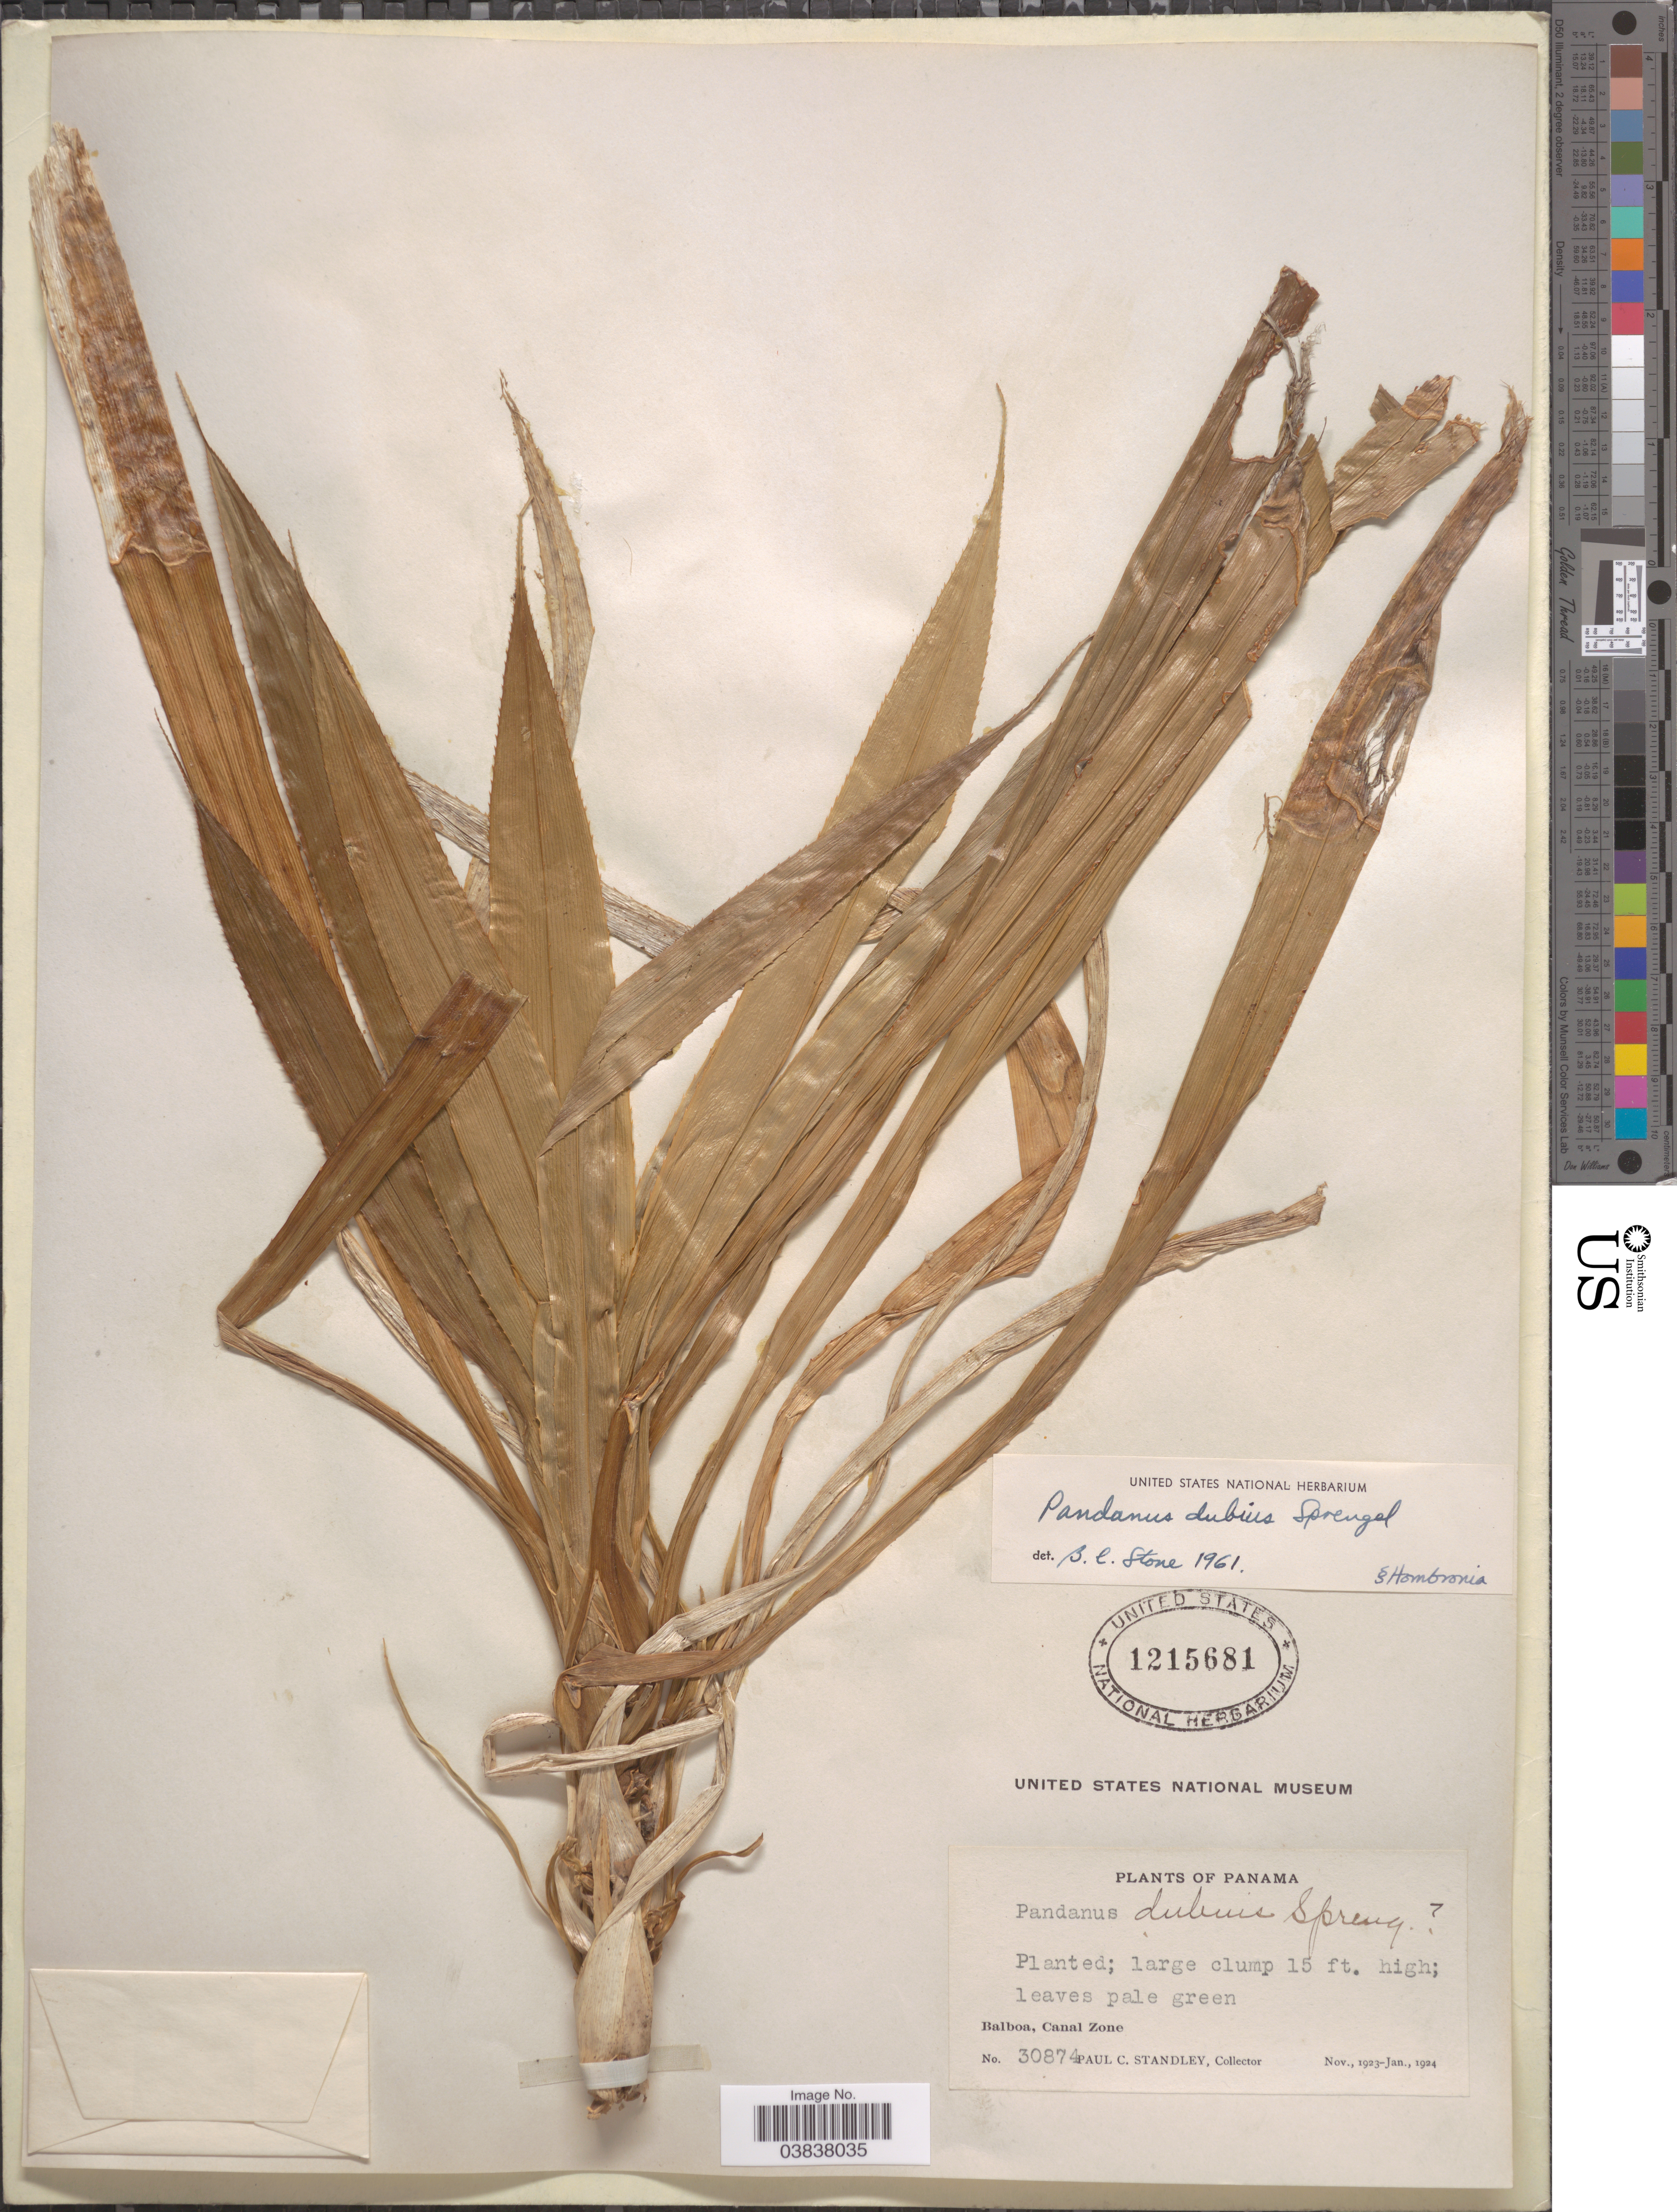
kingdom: Plantae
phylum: Tracheophyta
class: Liliopsida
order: Pandanales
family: Pandanaceae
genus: Pandanus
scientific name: Pandanus dubius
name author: Spreng.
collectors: P. C. Standley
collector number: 30874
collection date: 1923-11/1924-01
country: Panama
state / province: Colón / Panamá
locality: Balboa, Canal Zone.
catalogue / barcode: US 1215681